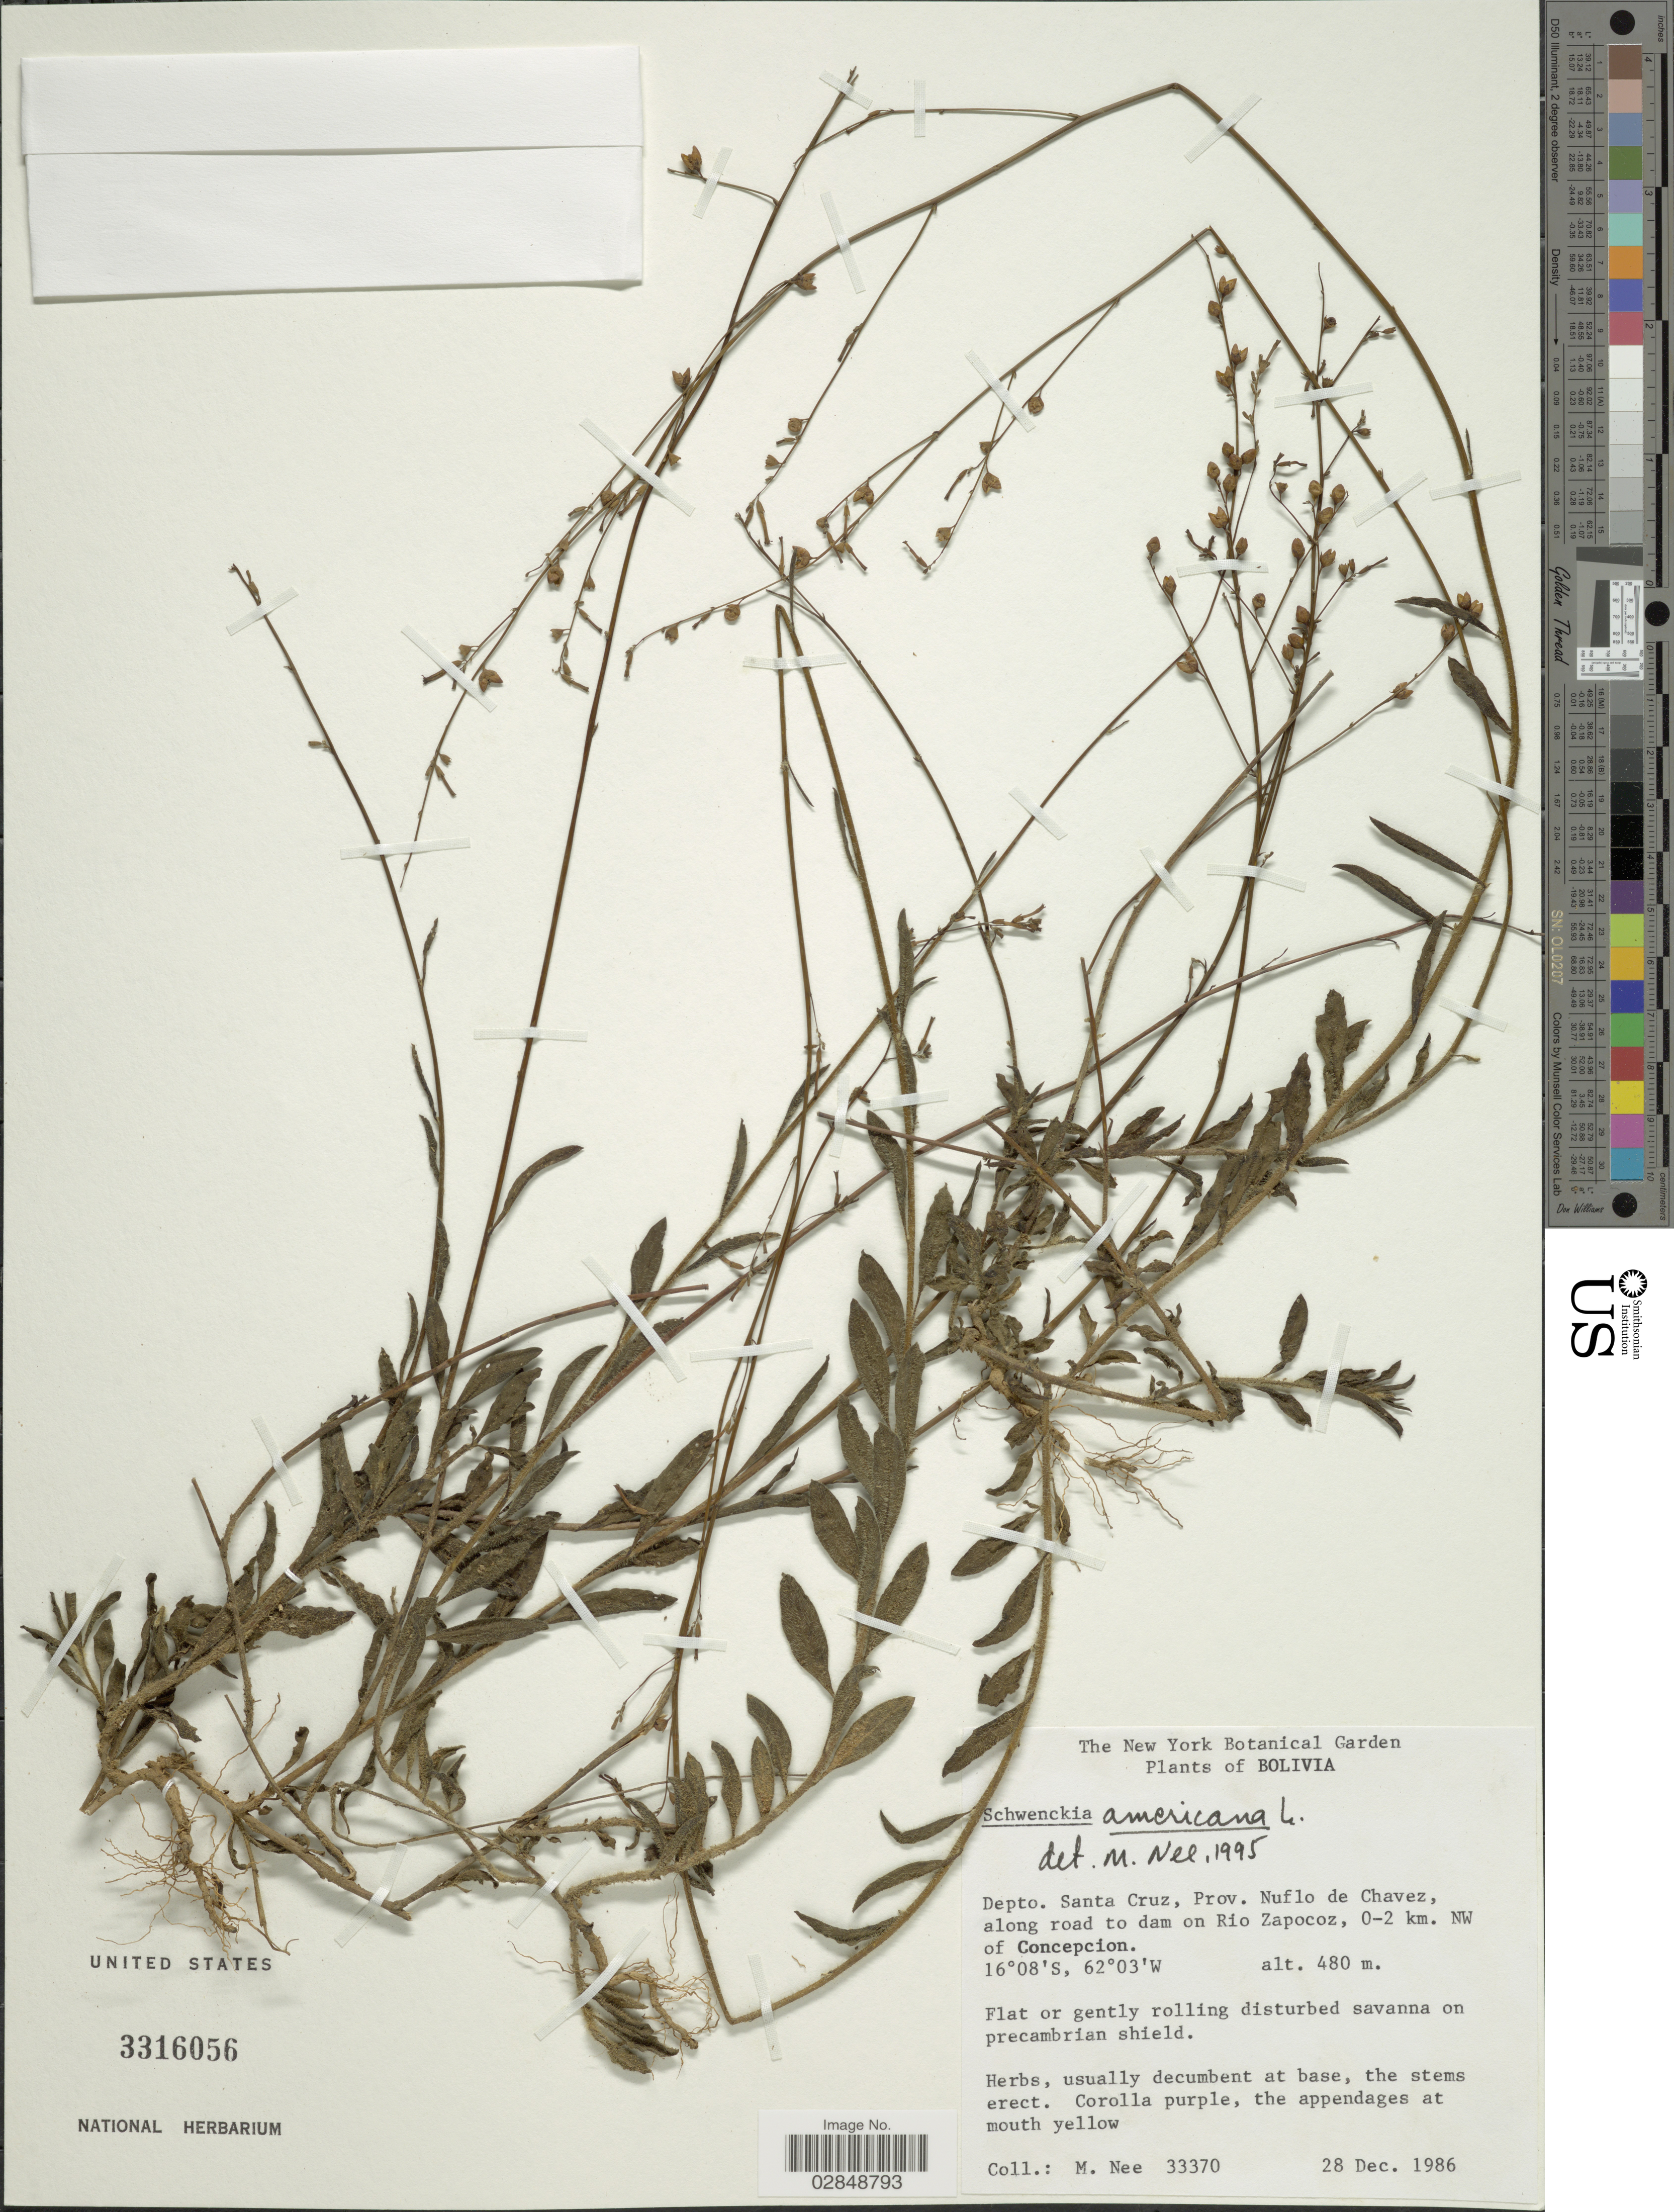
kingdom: Plantae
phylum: Tracheophyta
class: Magnoliopsida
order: Solanales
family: Solanaceae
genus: Schwenckia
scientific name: Schwenckia americana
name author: Kunth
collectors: M. Nee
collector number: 33370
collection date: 1986-12-28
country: Bolivia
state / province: Santa Cruz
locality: Depto. Santa Cruz, Prov. Nuflo de Chavez, along road to dam on Rio Zapocoz, 0-2 km. NW of Concepcion.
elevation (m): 480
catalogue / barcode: US 3316056